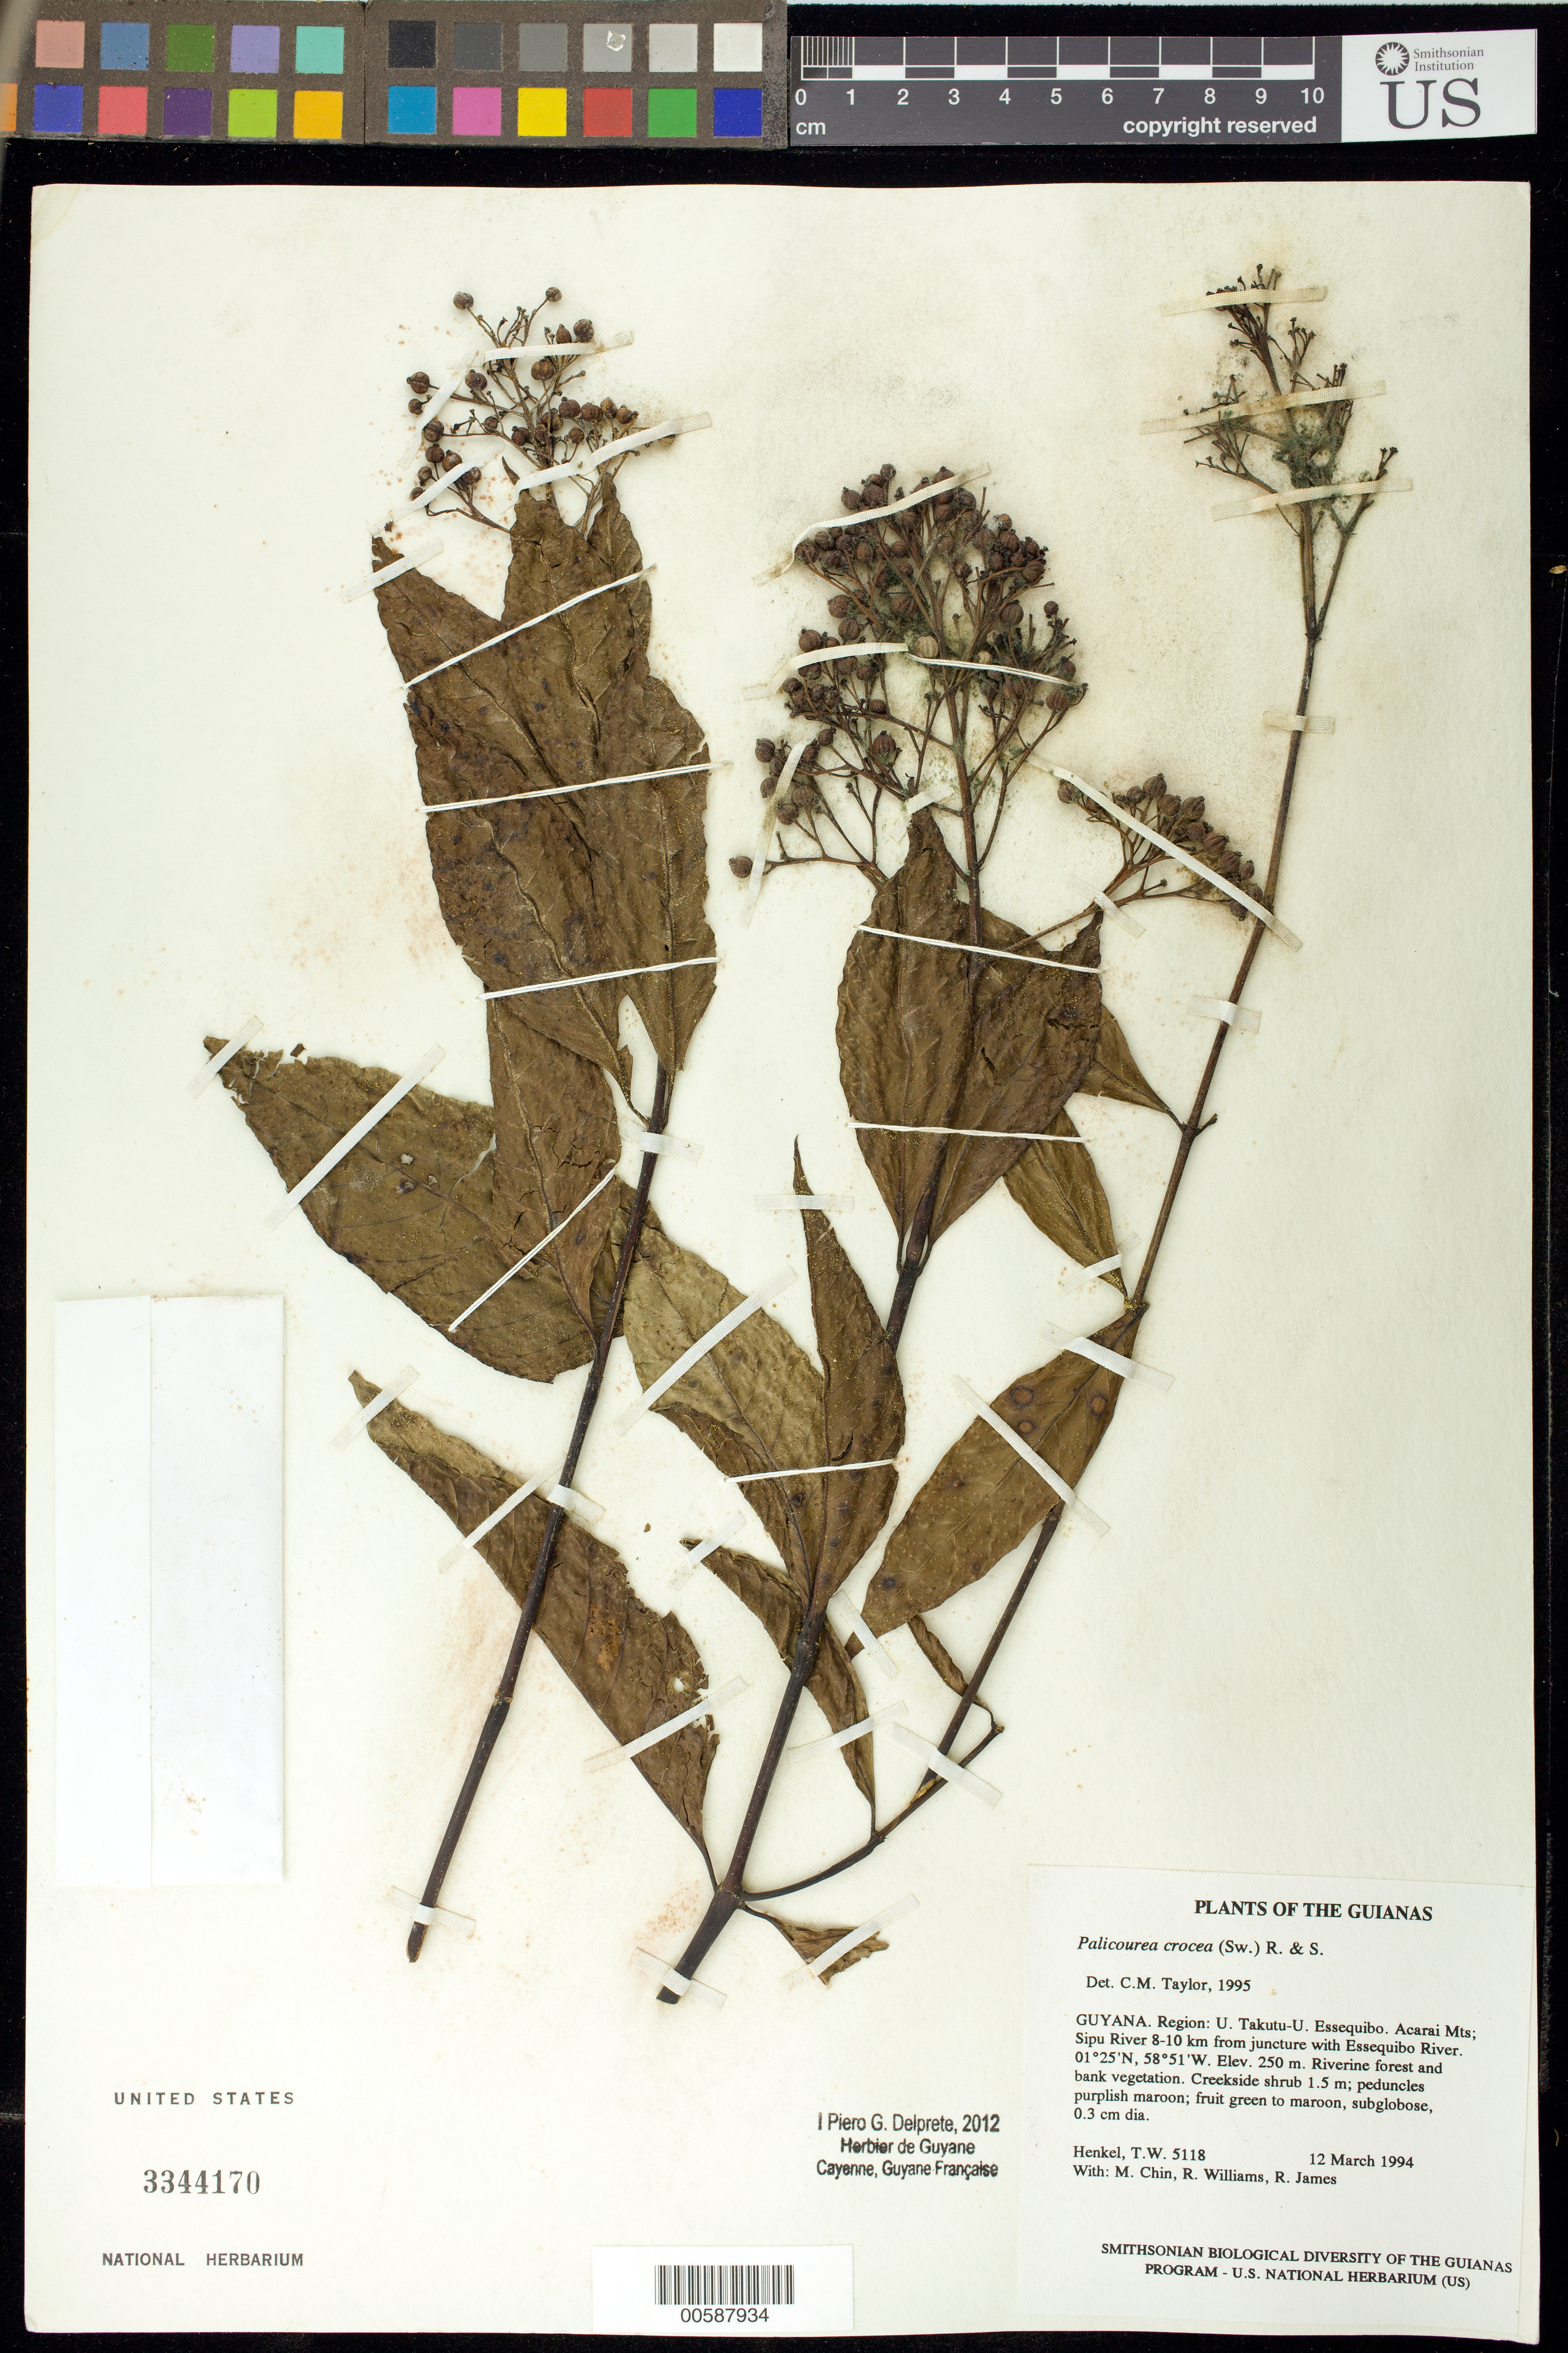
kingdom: Plantae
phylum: Tracheophyta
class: Magnoliopsida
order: Gentianales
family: Rubiaceae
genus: Palicourea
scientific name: Palicourea crocea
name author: (Sw.) Schult.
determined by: Delprete, P. G., Herb. de Guyane Cay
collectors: T. Henkel, M. Chin, R. Williams & R. James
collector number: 5118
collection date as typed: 12 March 1994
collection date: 1994-03-12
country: Guyana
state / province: U. Takutu-U. Essequibo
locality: Acarai Mts; Sipu River 8-10 km from juncture with Essequibo River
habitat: Riverine forest and bank vegetation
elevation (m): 250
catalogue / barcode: US 3344170